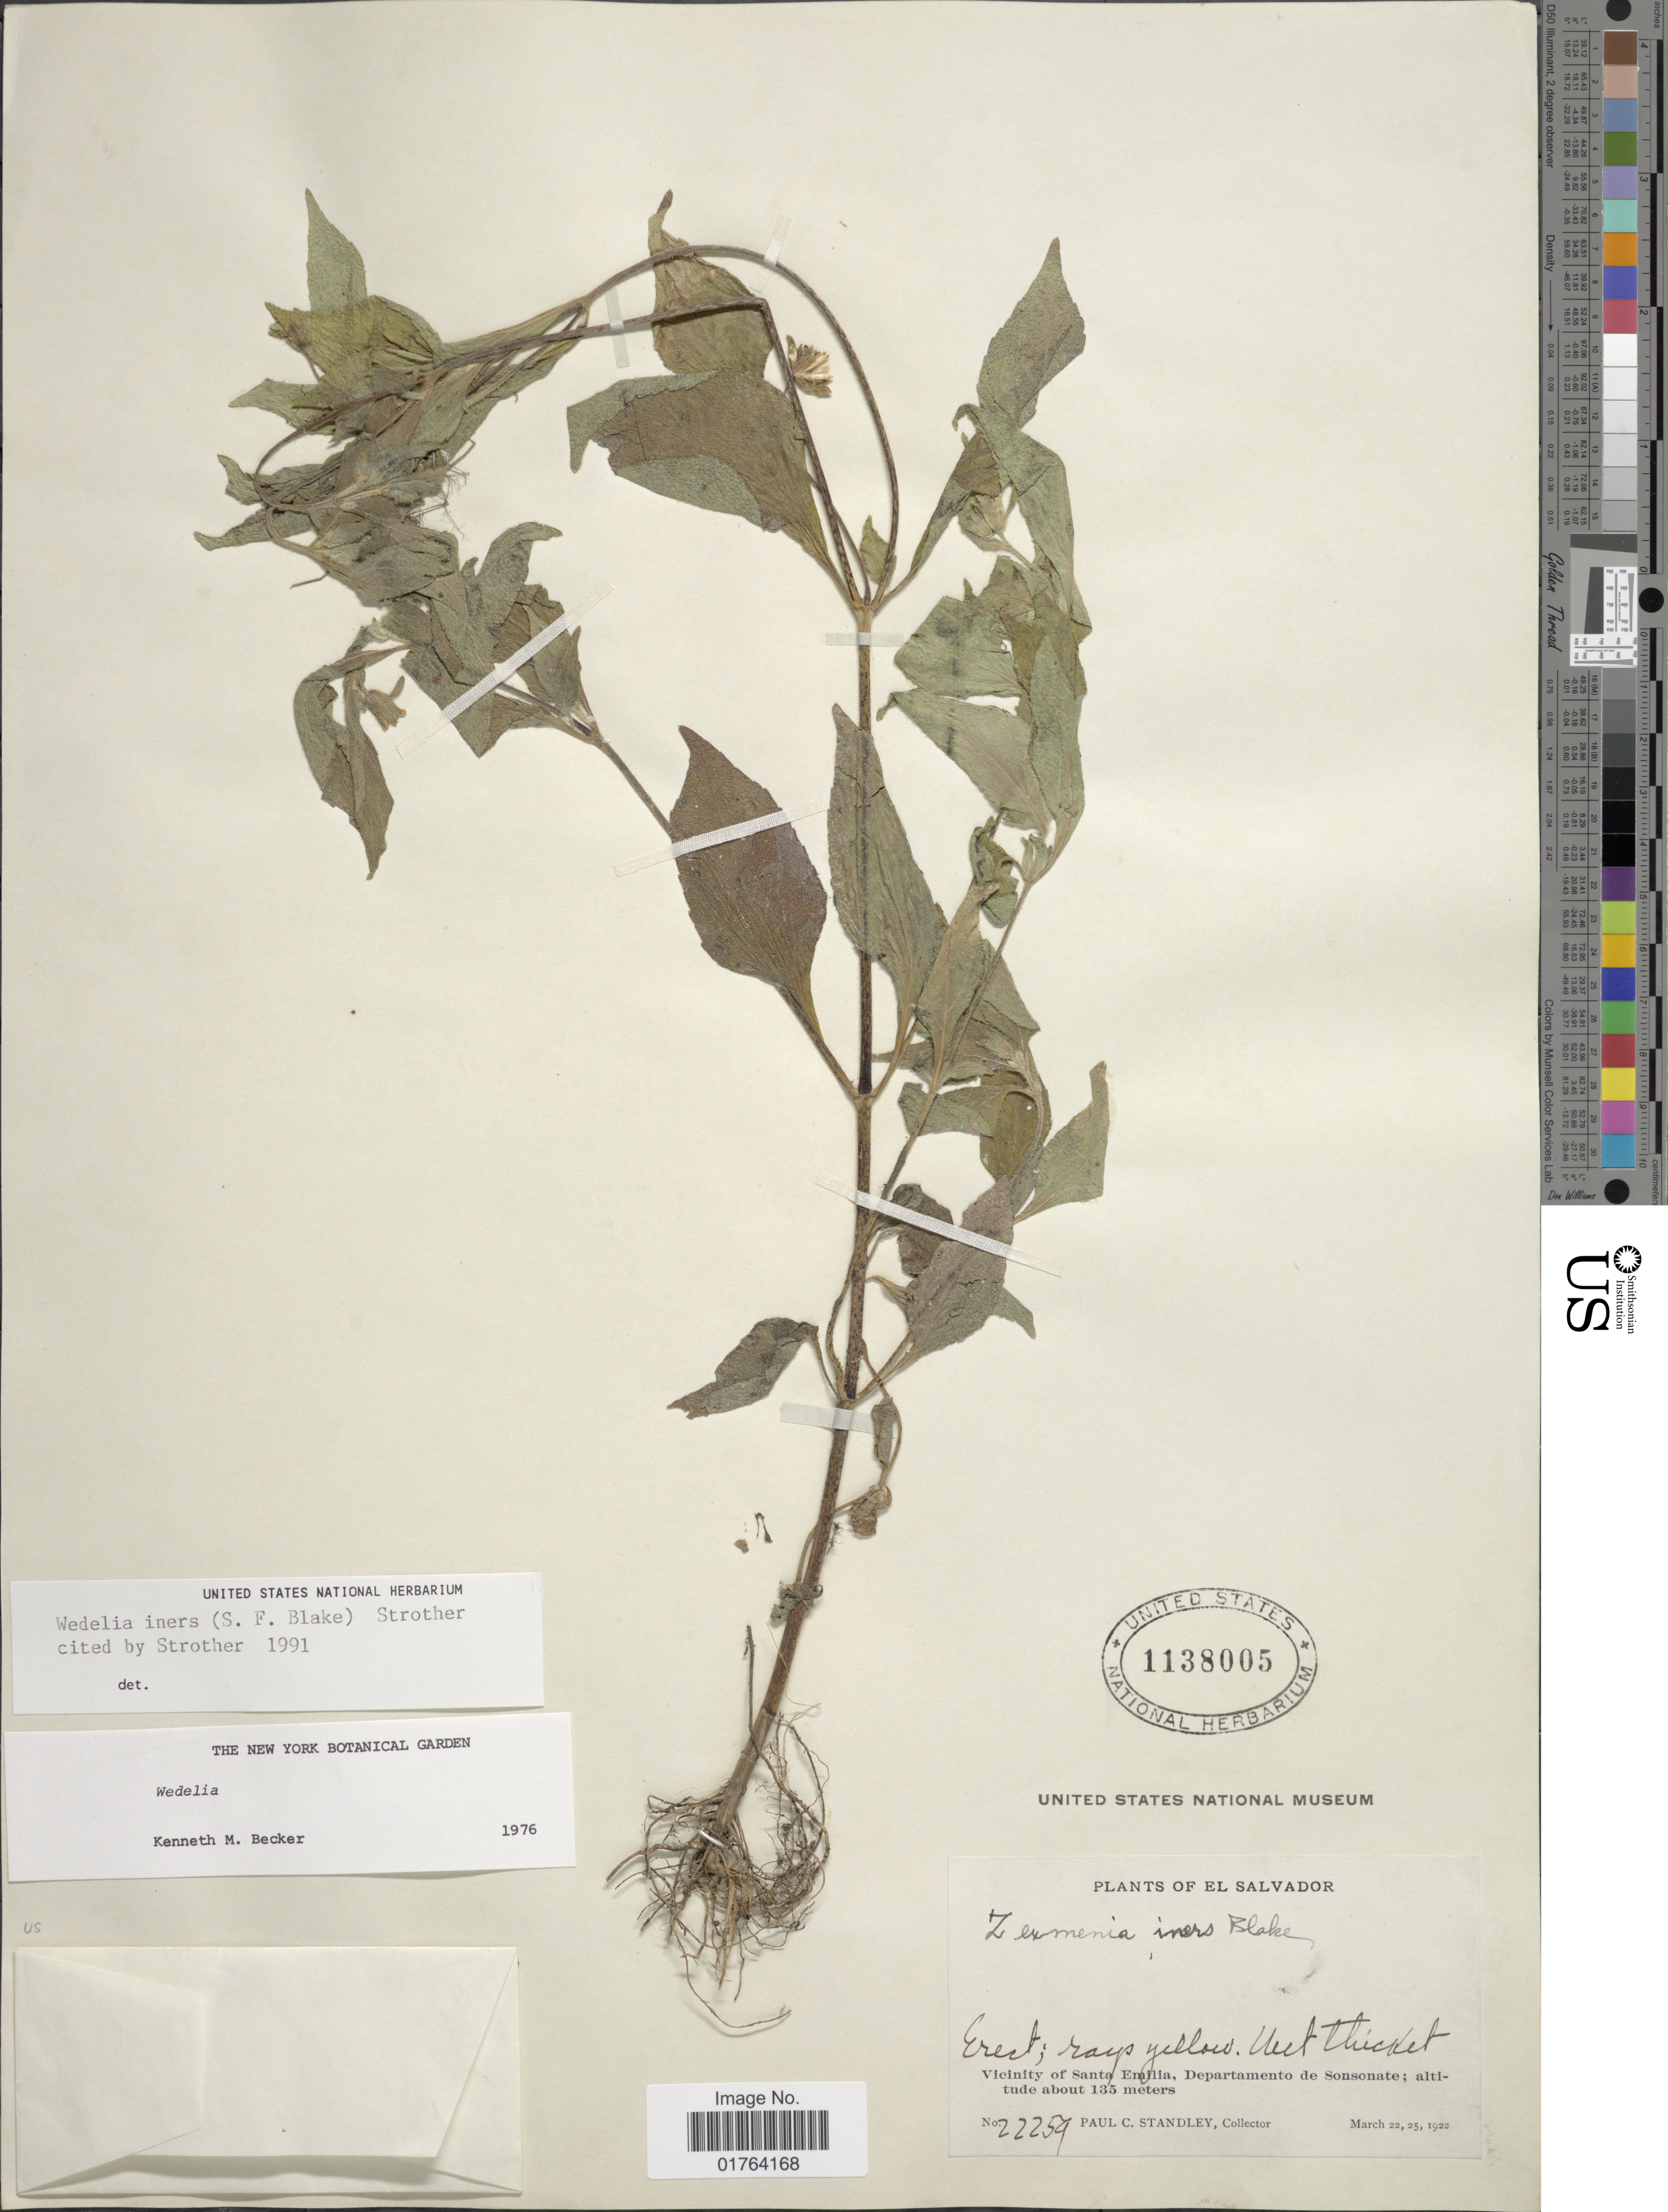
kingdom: Plantae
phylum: Tracheophyta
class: Magnoliopsida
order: Asterales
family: Asteraceae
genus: Wedelia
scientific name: Wedelia iners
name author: (S.F. Blake) Strother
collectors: P. C. Standley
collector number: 22259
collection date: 1922-03-22/1922-03-25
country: El Salvador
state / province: Sonsonate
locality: Vicinity of Santa Emilia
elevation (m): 135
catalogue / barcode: US 1138005